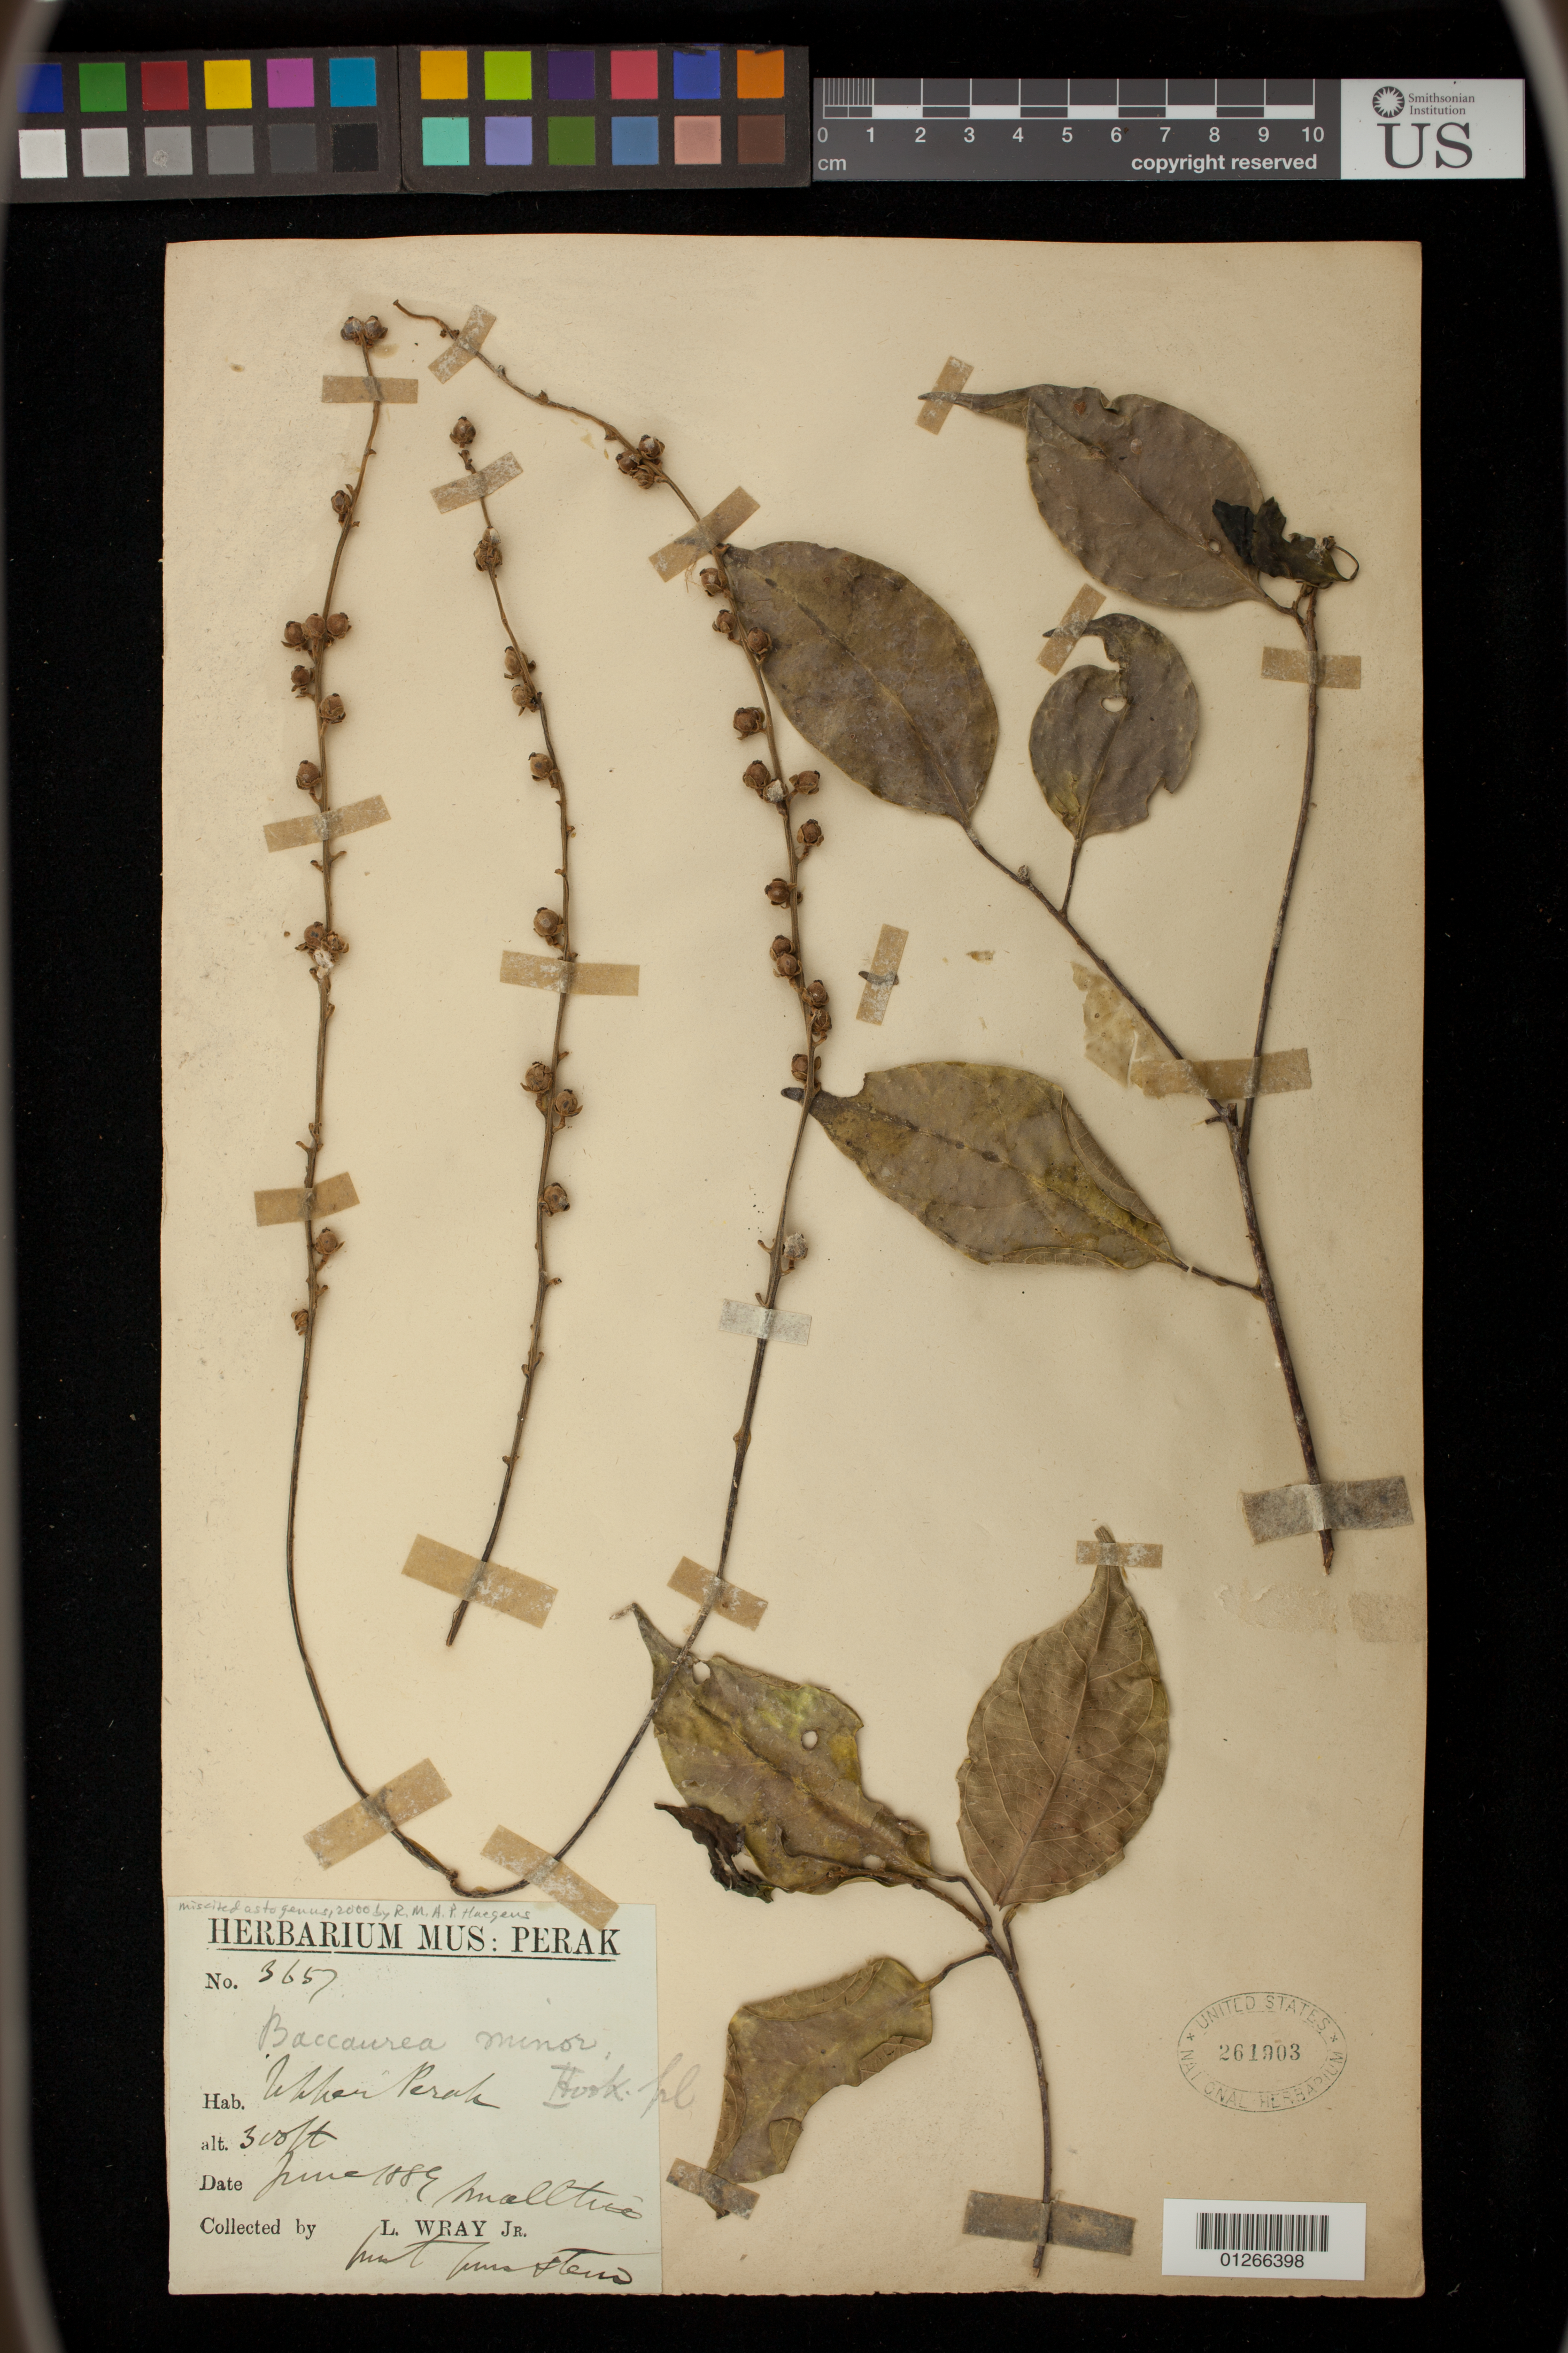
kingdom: Plantae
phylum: Tracheophyta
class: Magnoliopsida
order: Malpighiales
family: Phyllanthaceae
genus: Baccaurea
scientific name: Baccaurea minor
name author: Hook. f.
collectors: L. Wray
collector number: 3657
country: Malaysia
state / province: Perak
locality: Upper Perak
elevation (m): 91